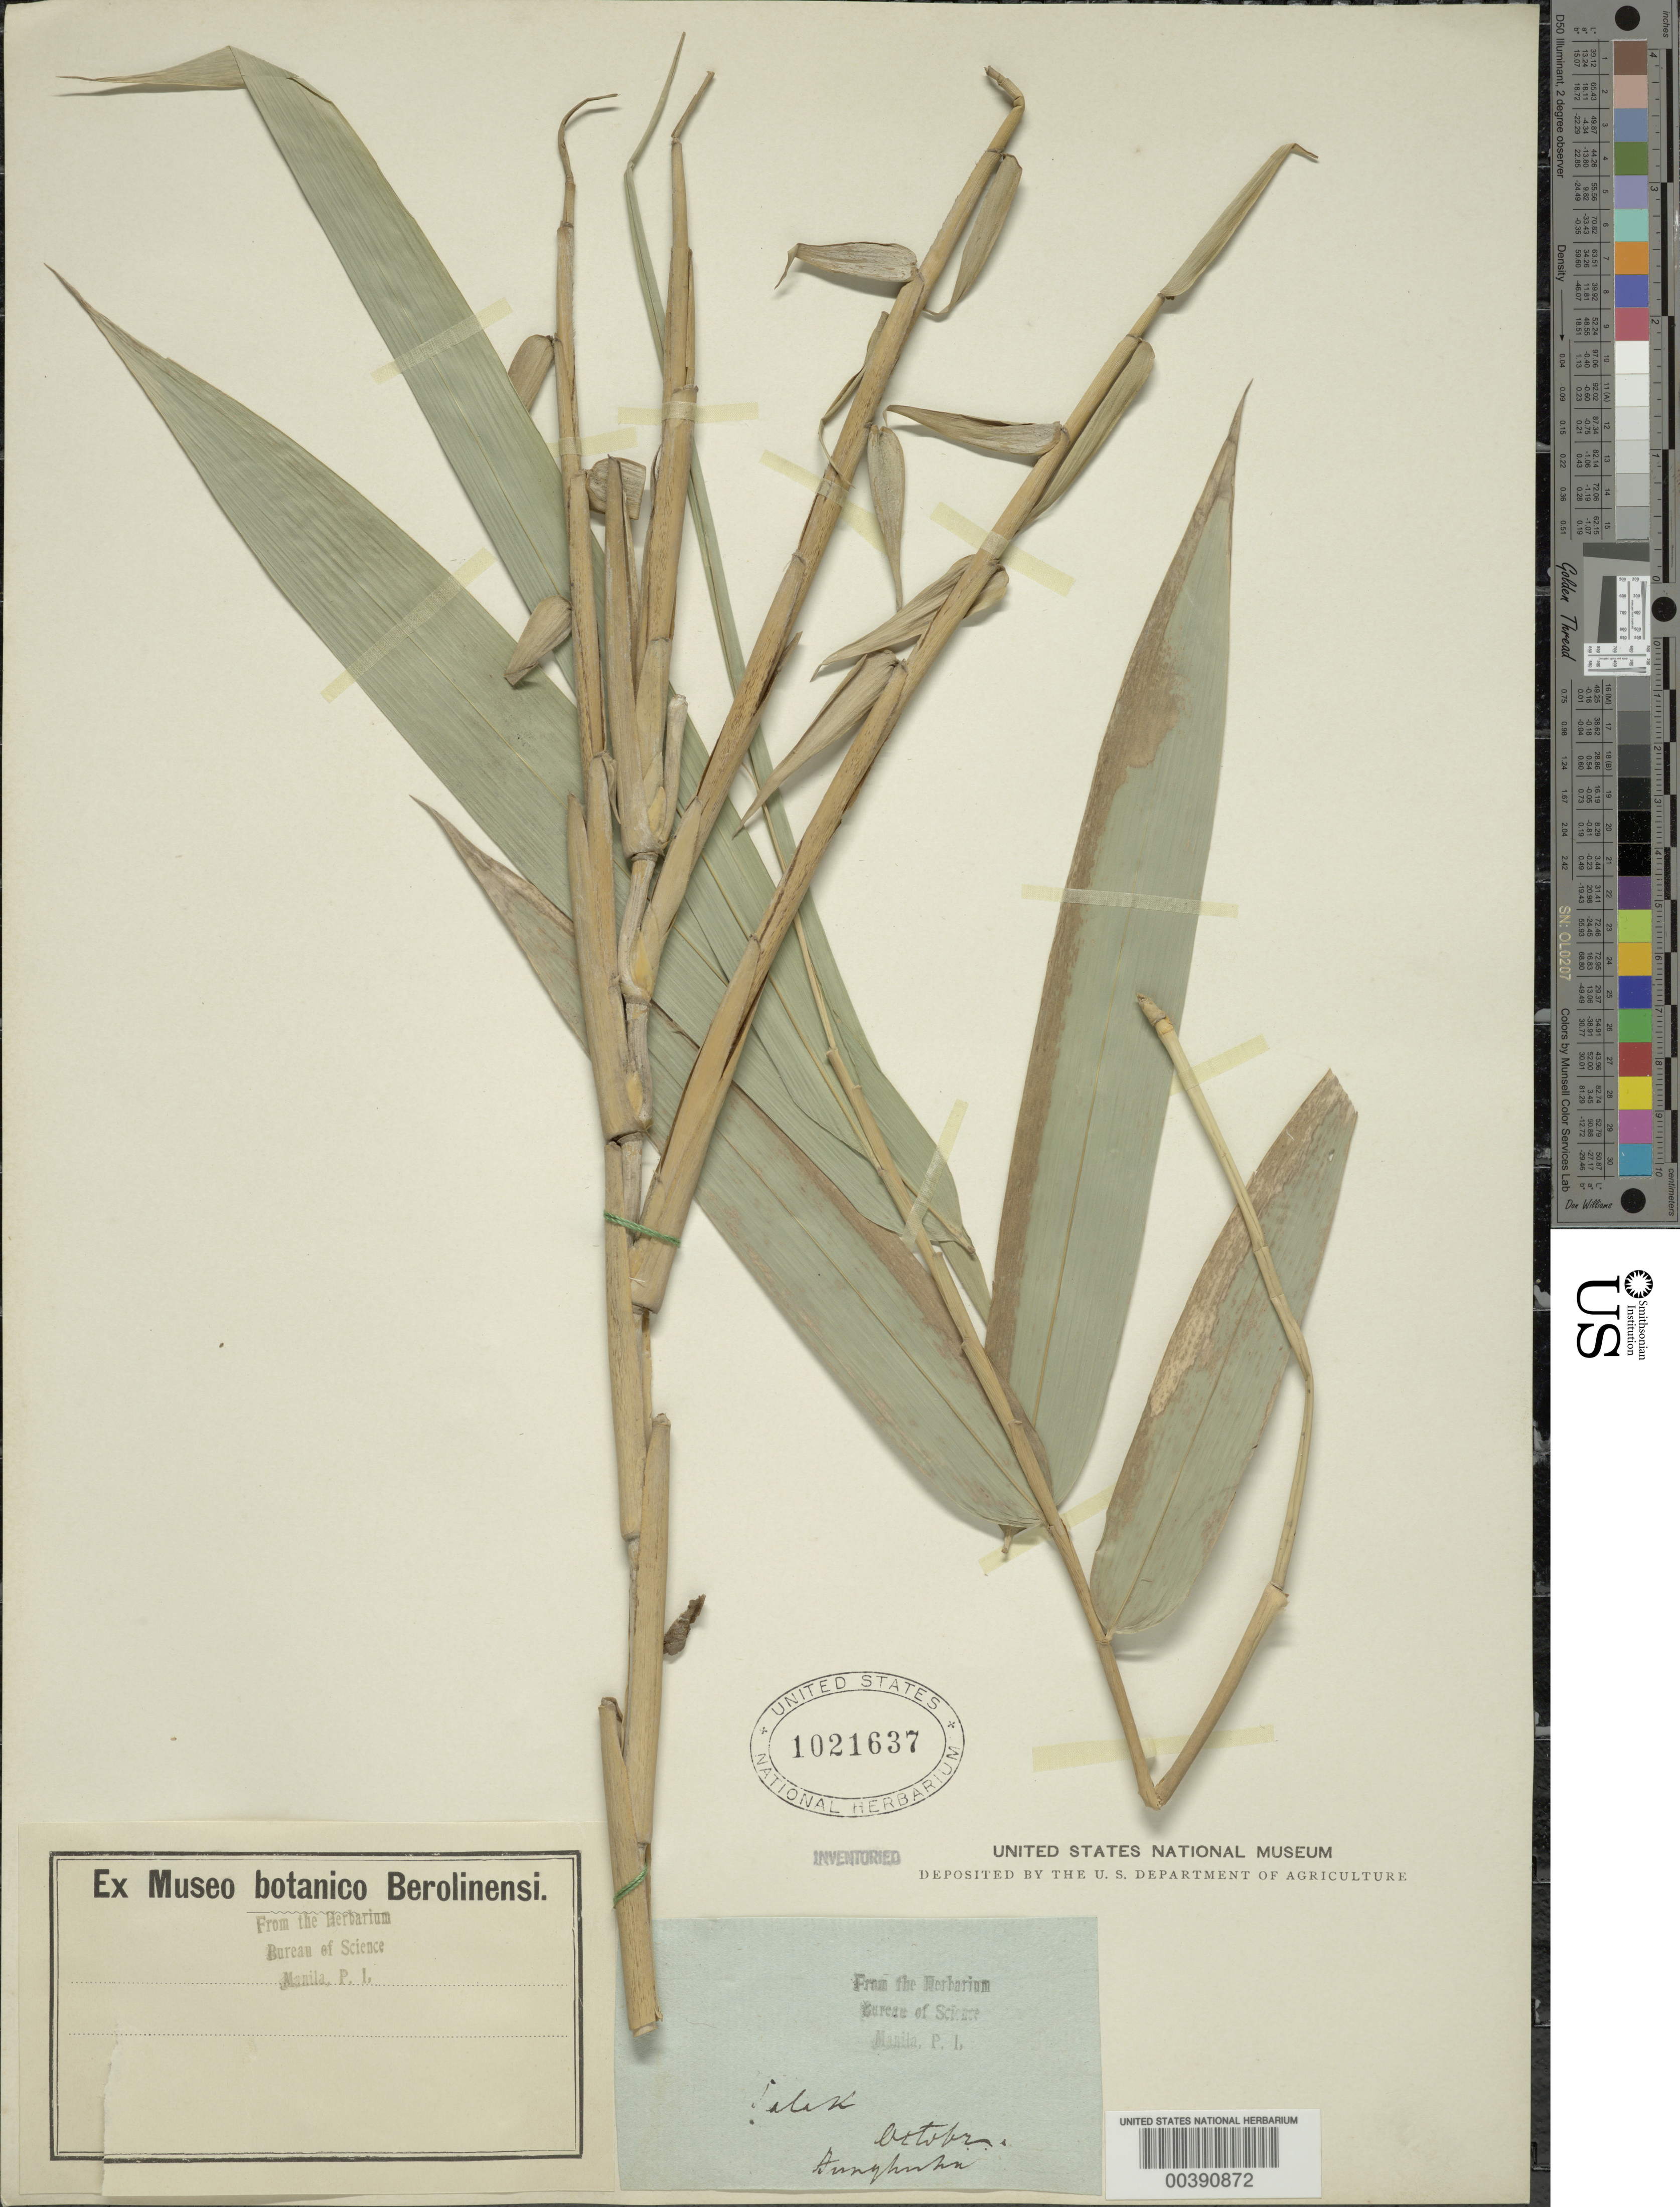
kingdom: Plantae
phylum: Tracheophyta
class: Liliopsida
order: Poales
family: Poaceae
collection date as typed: Oct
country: Philippines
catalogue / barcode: US 1021637